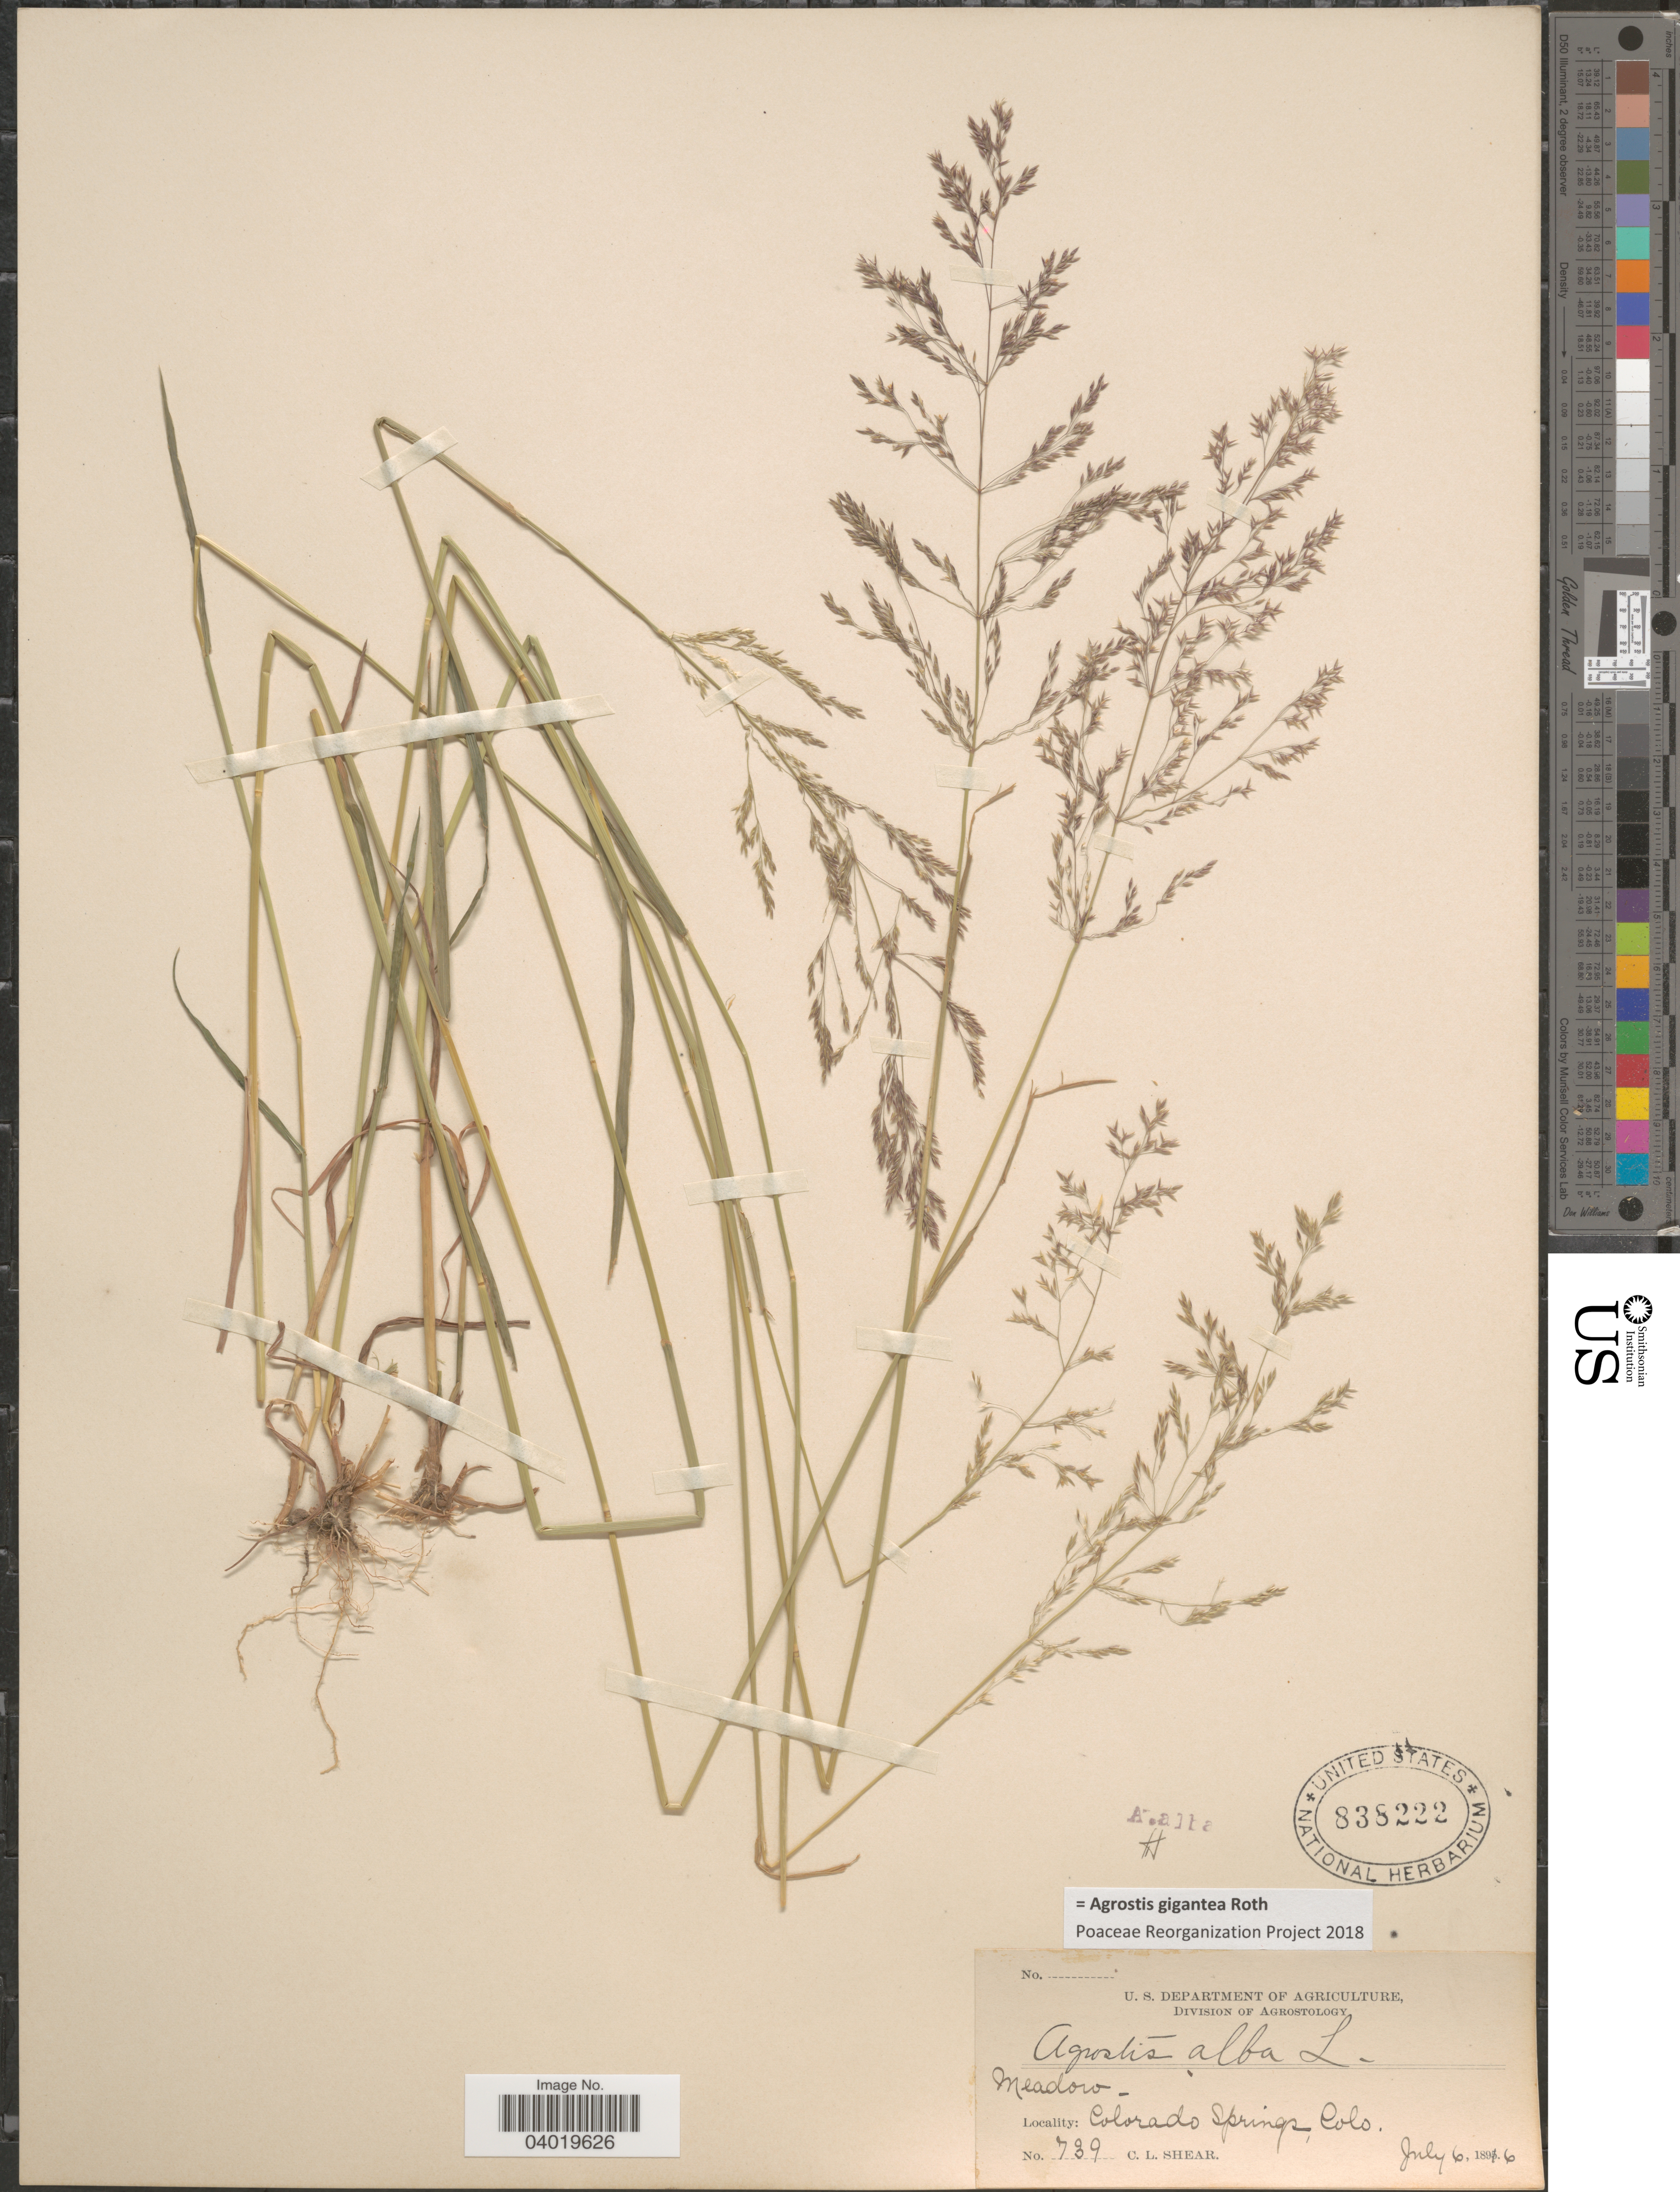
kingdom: Plantae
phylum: Tracheophyta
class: Liliopsida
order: Poales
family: Poaceae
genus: Agrostis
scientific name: Agrostis gigantea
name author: Roth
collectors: C. L. Shear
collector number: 739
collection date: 1896-07-06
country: United States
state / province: Colorado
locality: Colorado Springs.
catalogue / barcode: US 838222